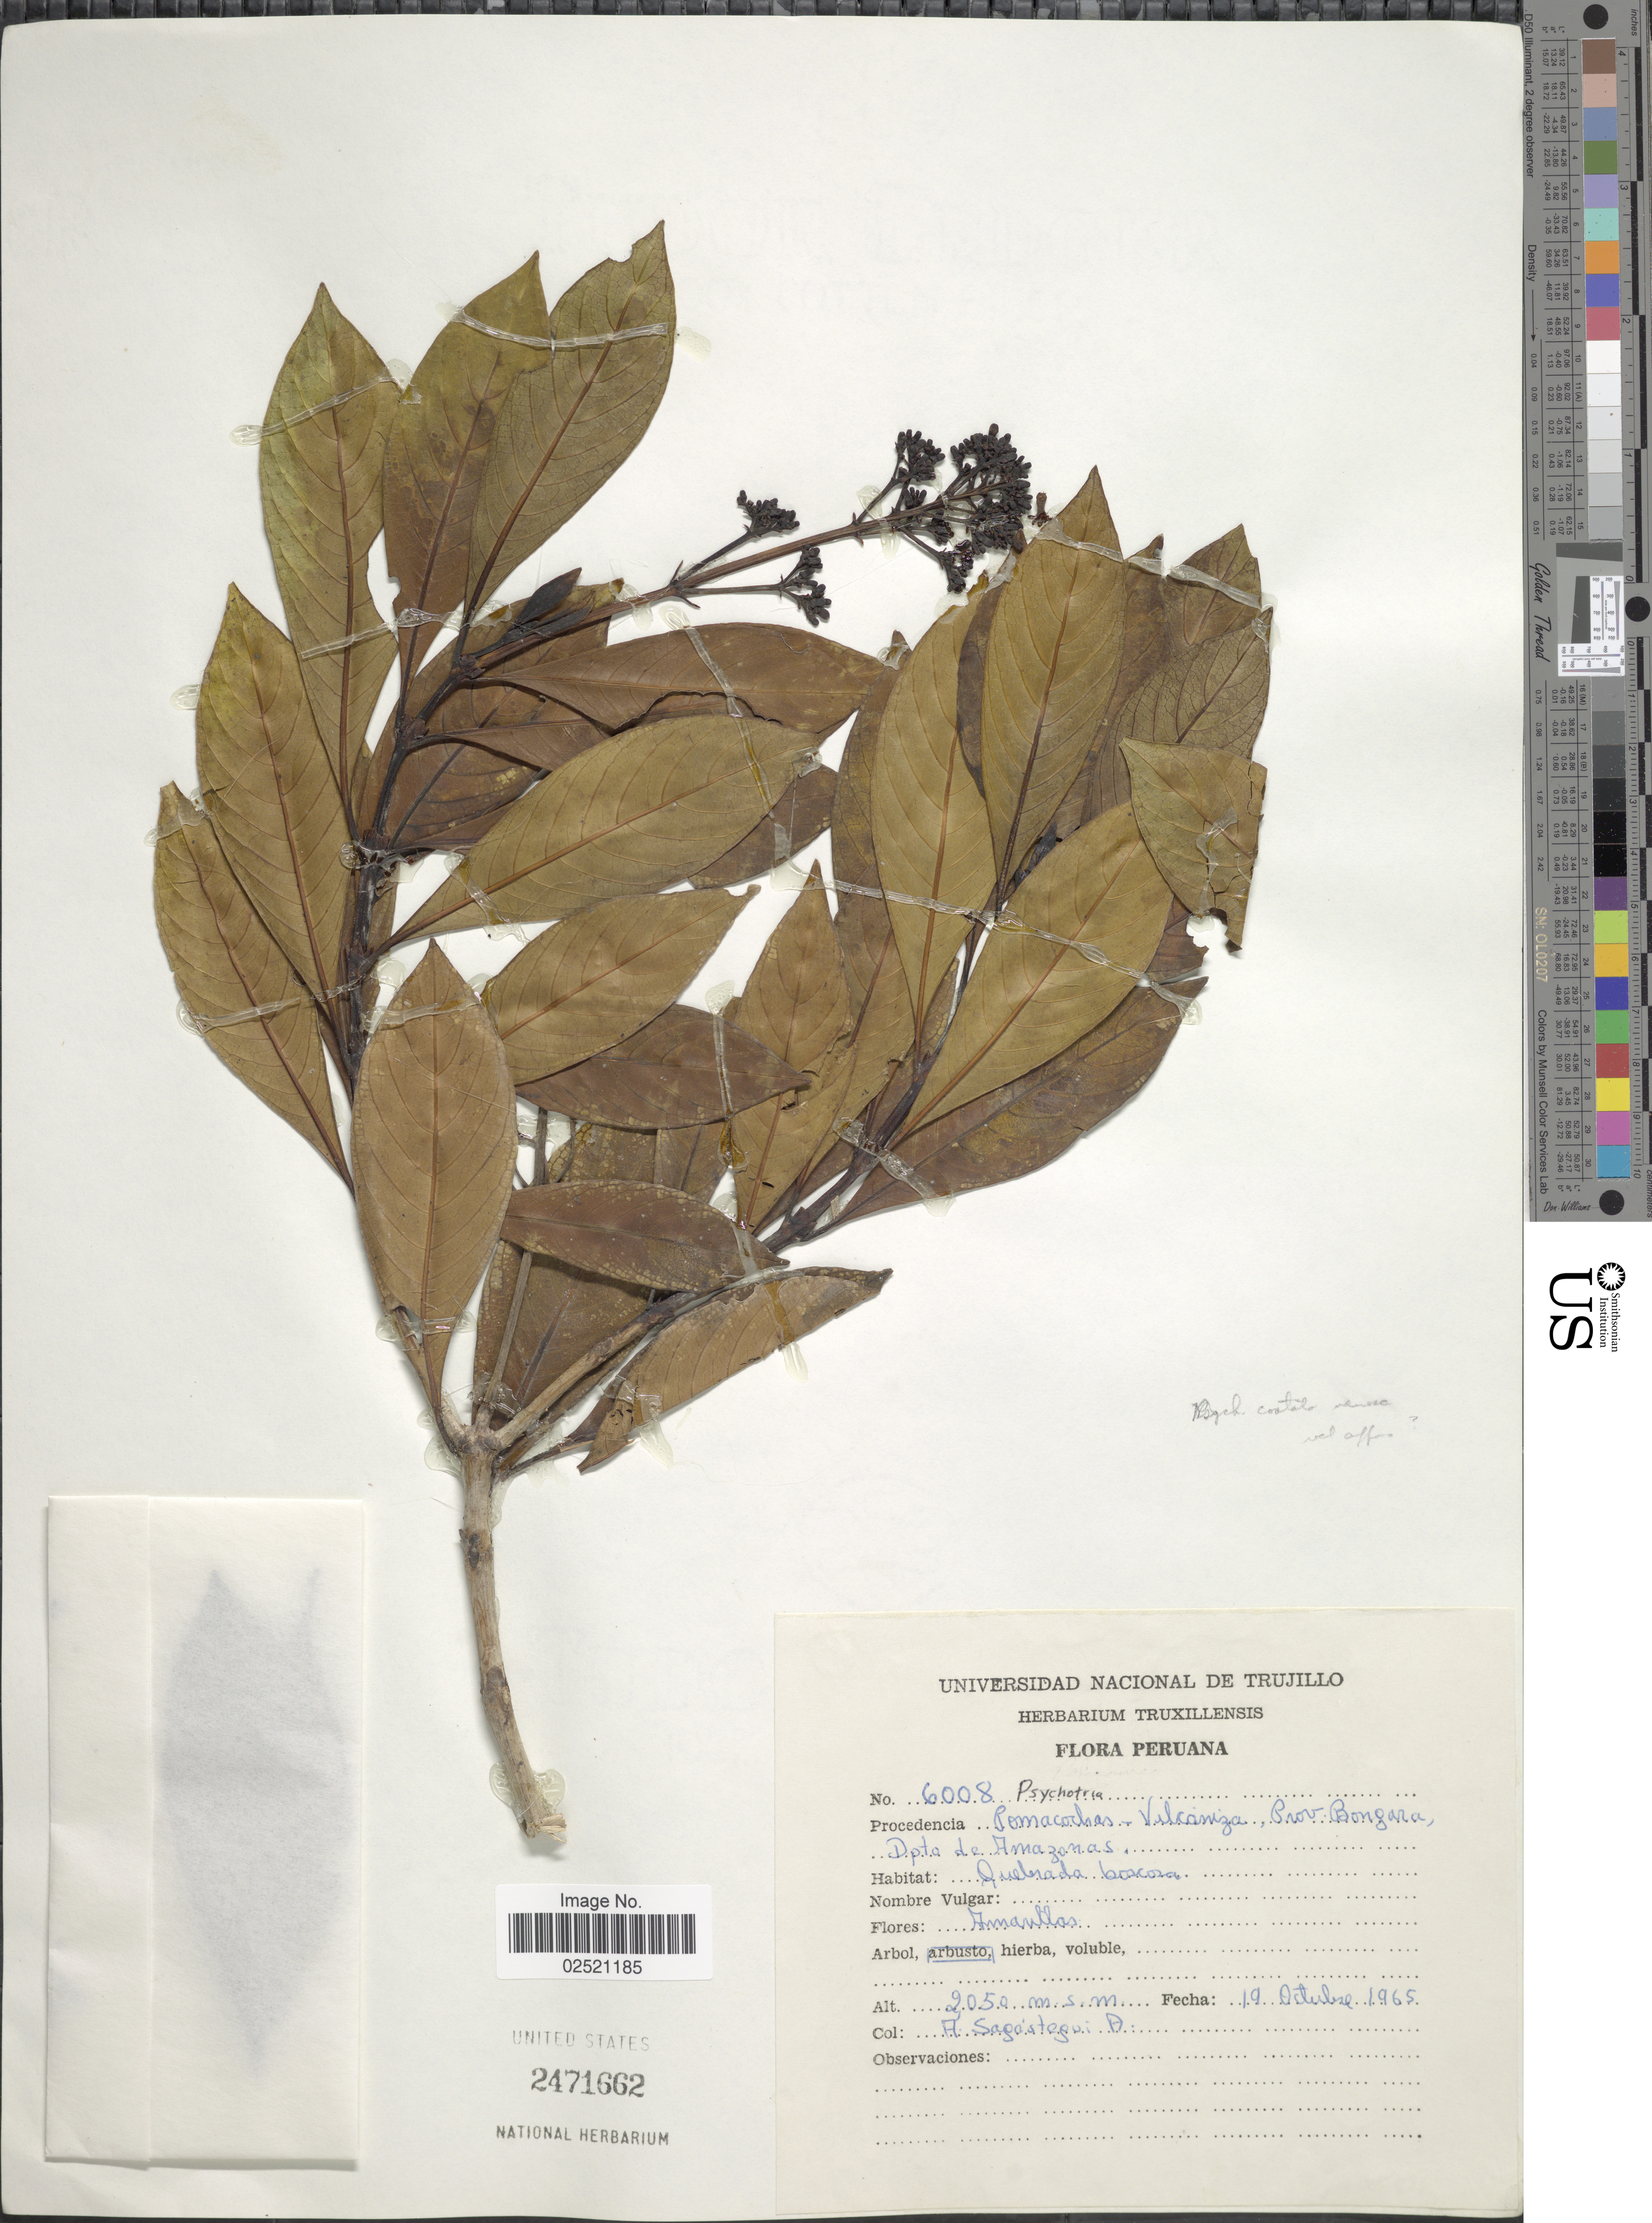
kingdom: Plantae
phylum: Tracheophyta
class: Magnoliopsida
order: Gentianales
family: Rubiaceae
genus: Psychotria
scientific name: Psychotria costato-venosa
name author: Schltdl.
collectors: A. Sagástegui A.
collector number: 6008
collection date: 1965-10-19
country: Peru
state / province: Amazonas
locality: Pomacochas - Vilcaniza, Prov. Bongara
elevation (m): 2050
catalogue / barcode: US 2471662